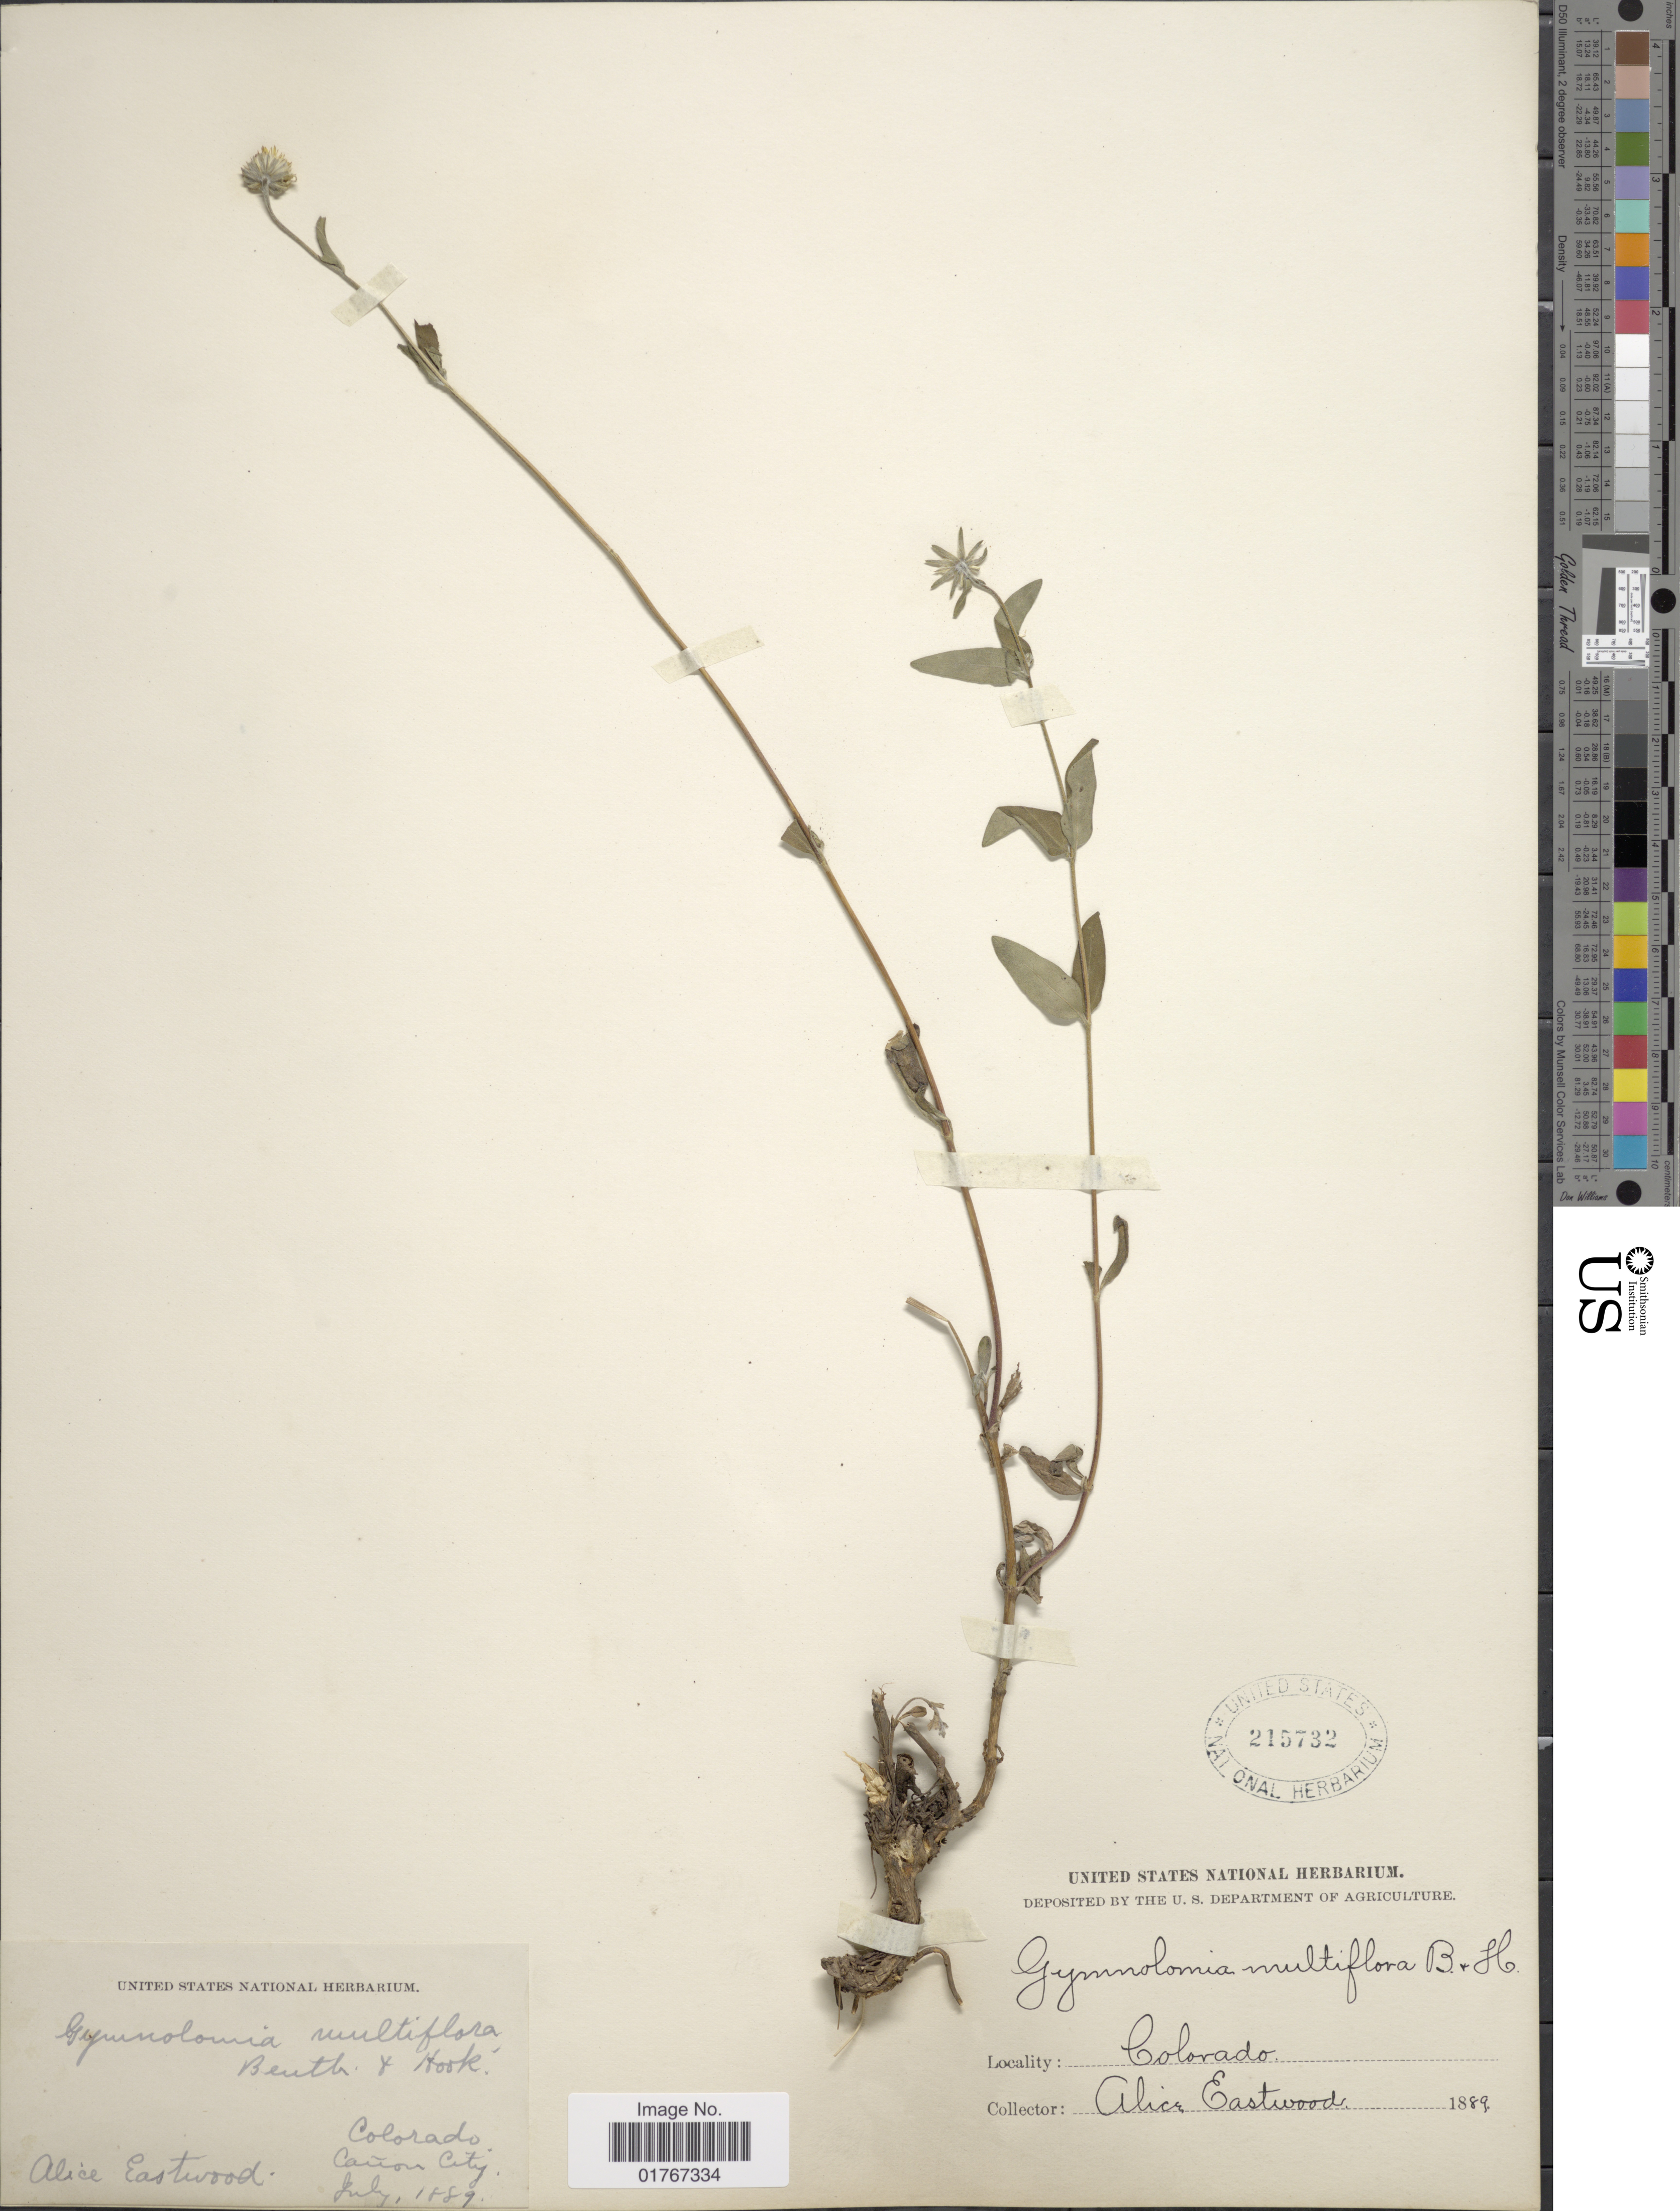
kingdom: Plantae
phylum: Tracheophyta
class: Magnoliopsida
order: Asterales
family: Asteraceae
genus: Heliomeris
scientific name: Heliomeris multiflora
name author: Nutt.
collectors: A. Eastwood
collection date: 1889-07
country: United States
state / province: Colorado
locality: Cañon City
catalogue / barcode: US 215732